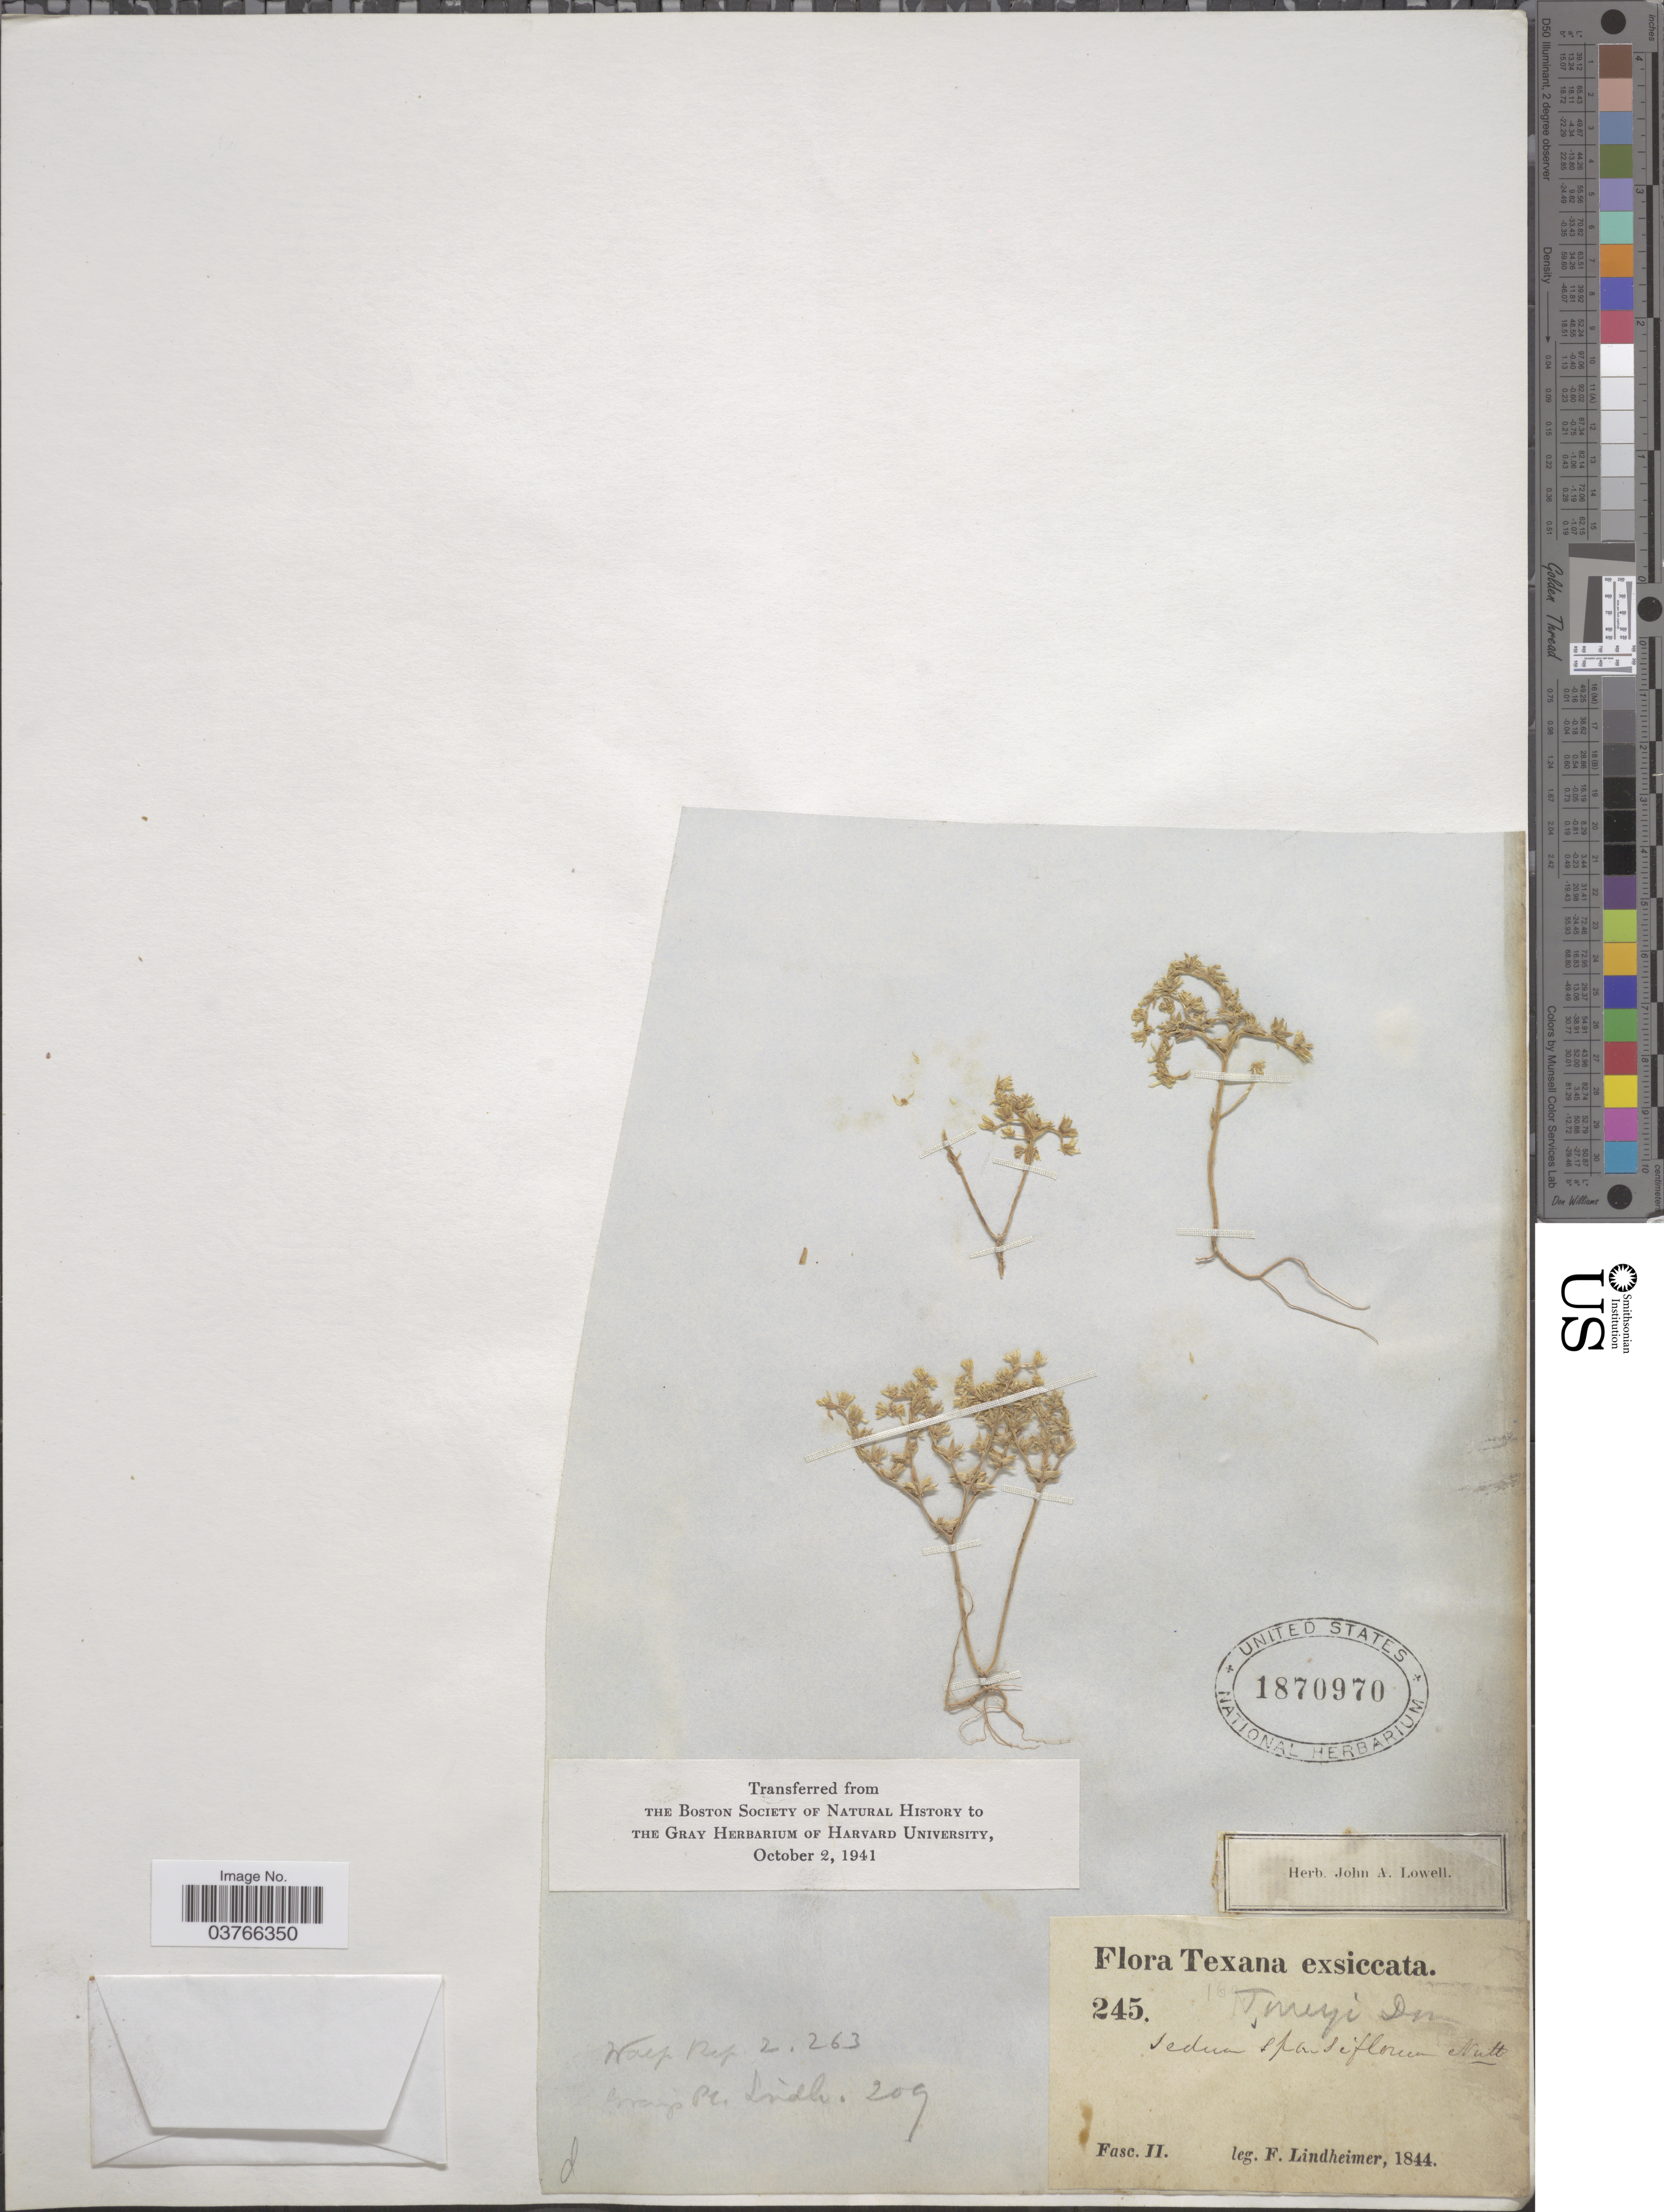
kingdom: Plantae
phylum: Tracheophyta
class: Magnoliopsida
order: Saxifragales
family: Crassulaceae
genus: Sedum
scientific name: Sedum nuttallianum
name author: Raf.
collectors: F. Lindheimer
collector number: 245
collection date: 1844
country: United States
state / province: Texas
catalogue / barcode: US 1870970